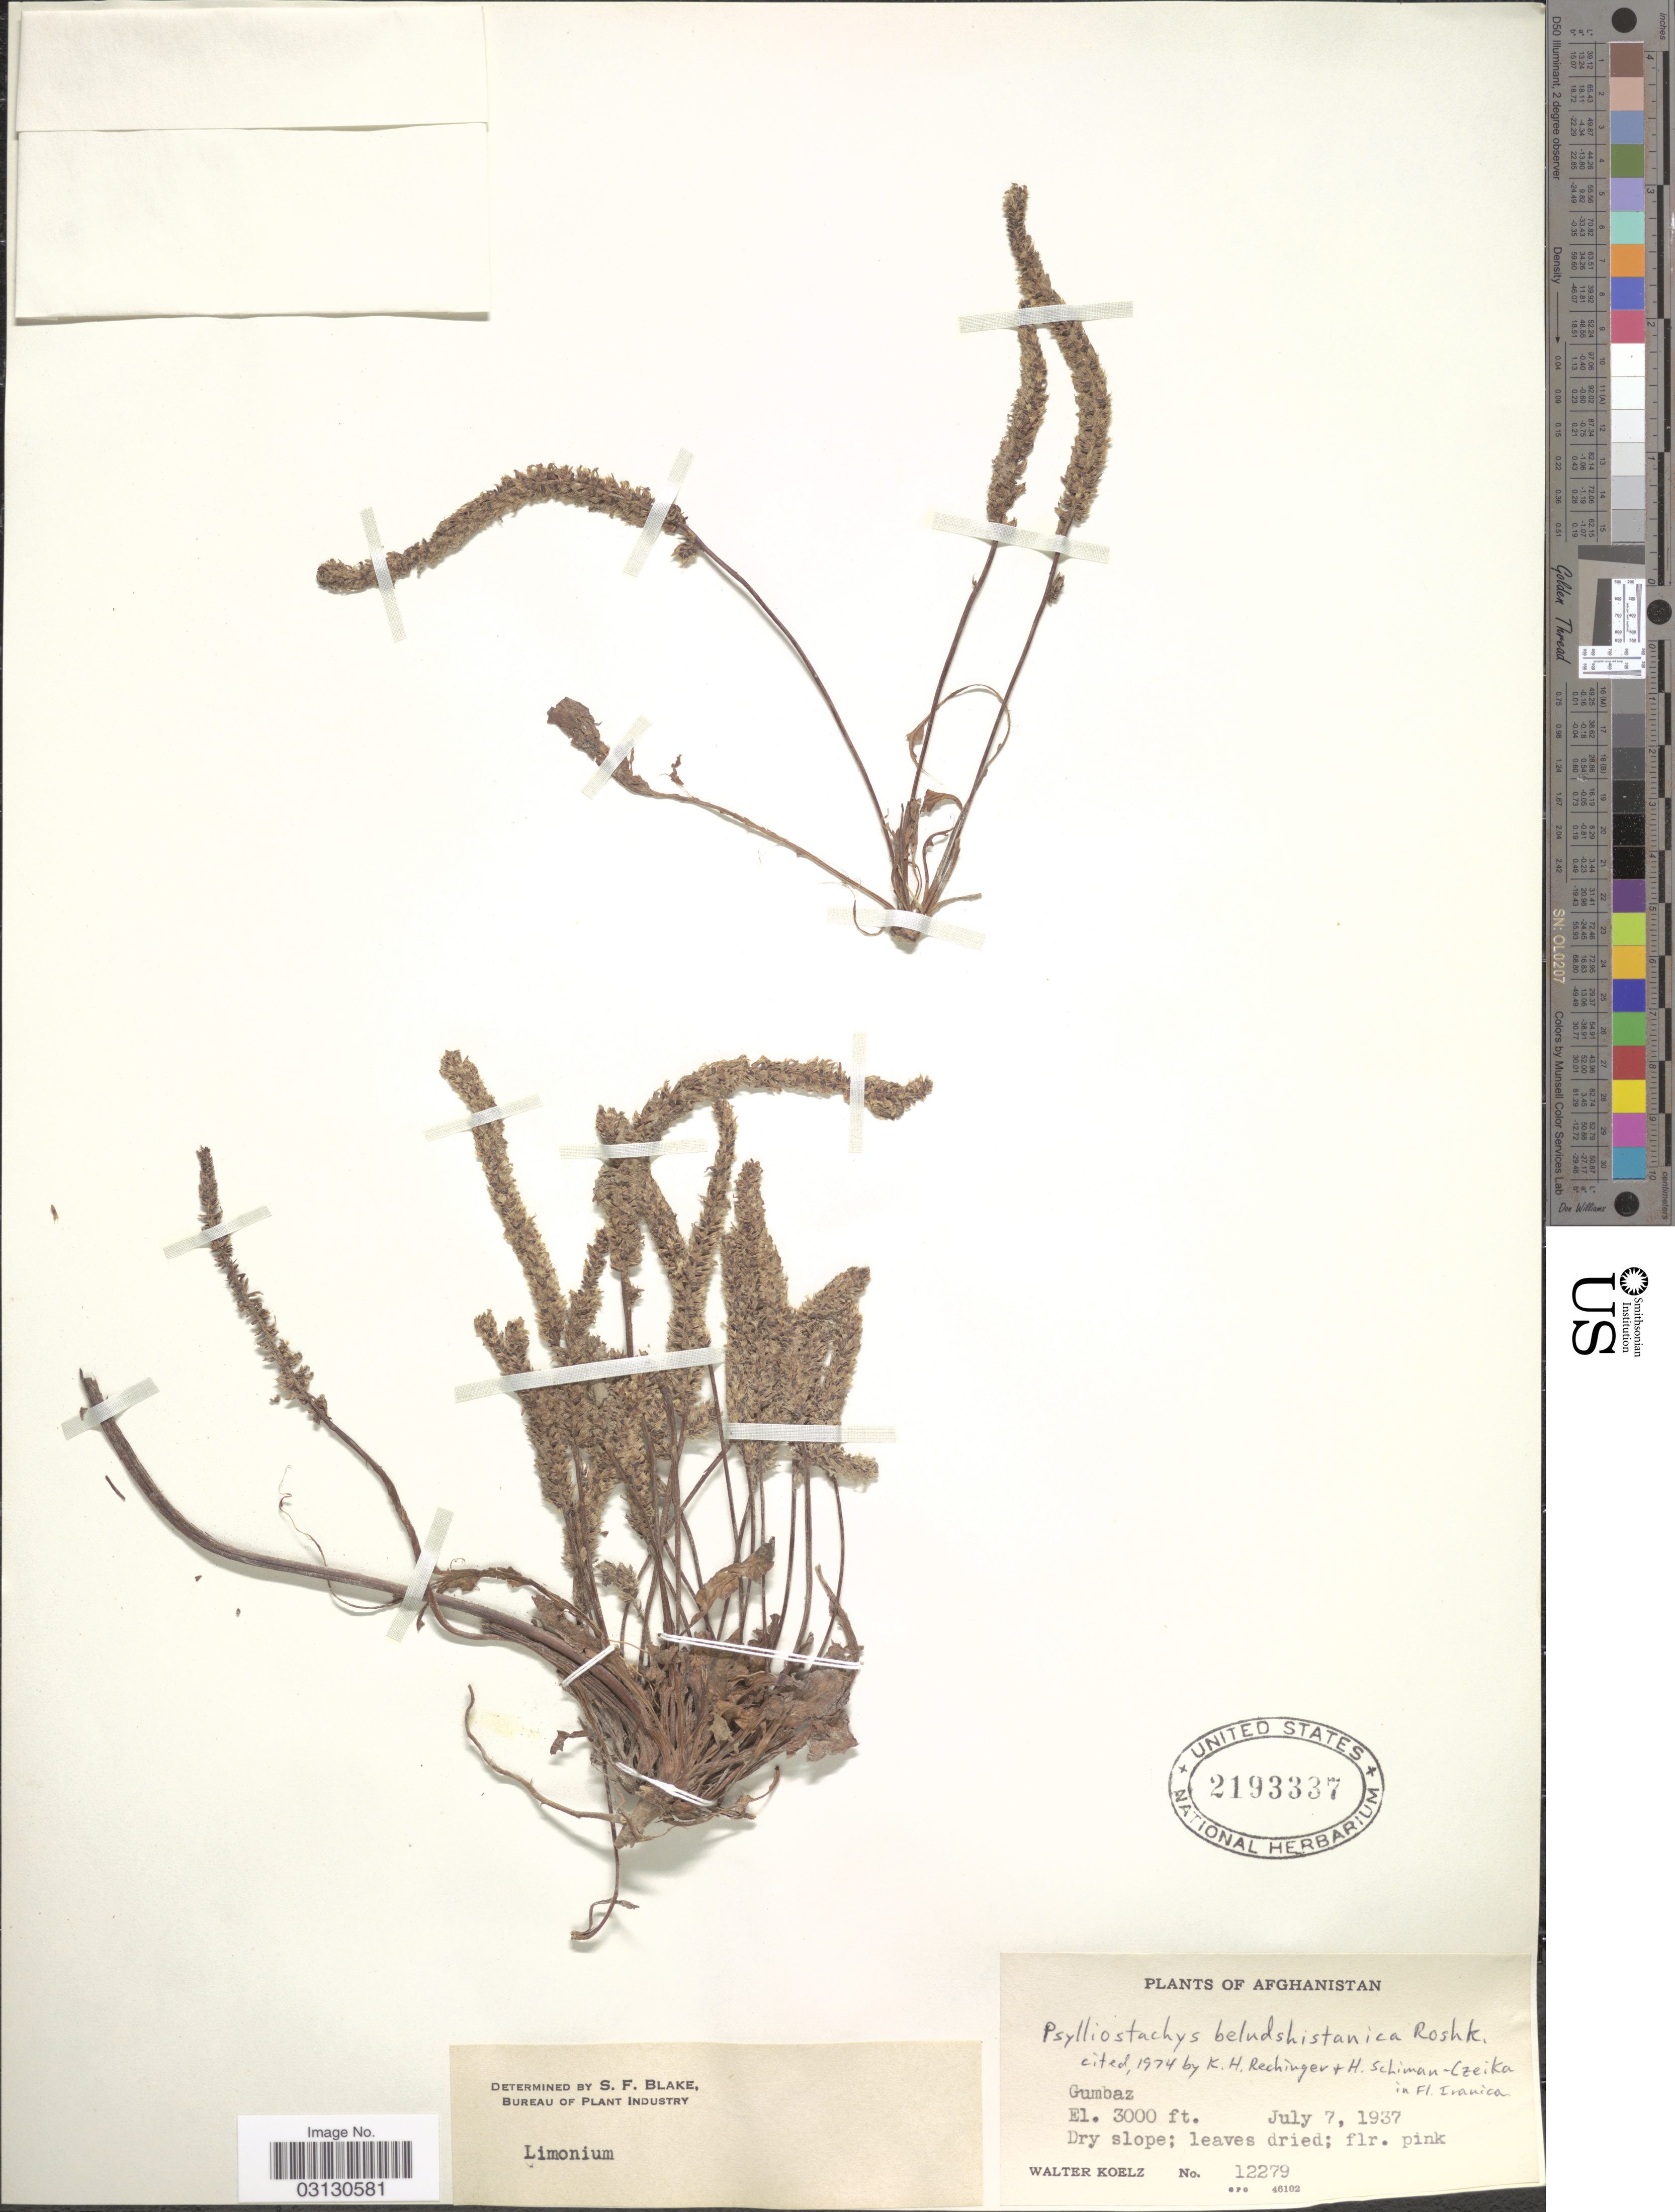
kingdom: Plantae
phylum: Tracheophyta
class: Magnoliopsida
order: Caryophyllales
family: Plumbaginaceae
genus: Psylliostachys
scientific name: Psylliostachys beludshistanicus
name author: Roshkova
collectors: W. N. Koelz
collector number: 12279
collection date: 1937-07-07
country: Afghanistan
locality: Gumbaz.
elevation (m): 914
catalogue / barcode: US 2193337